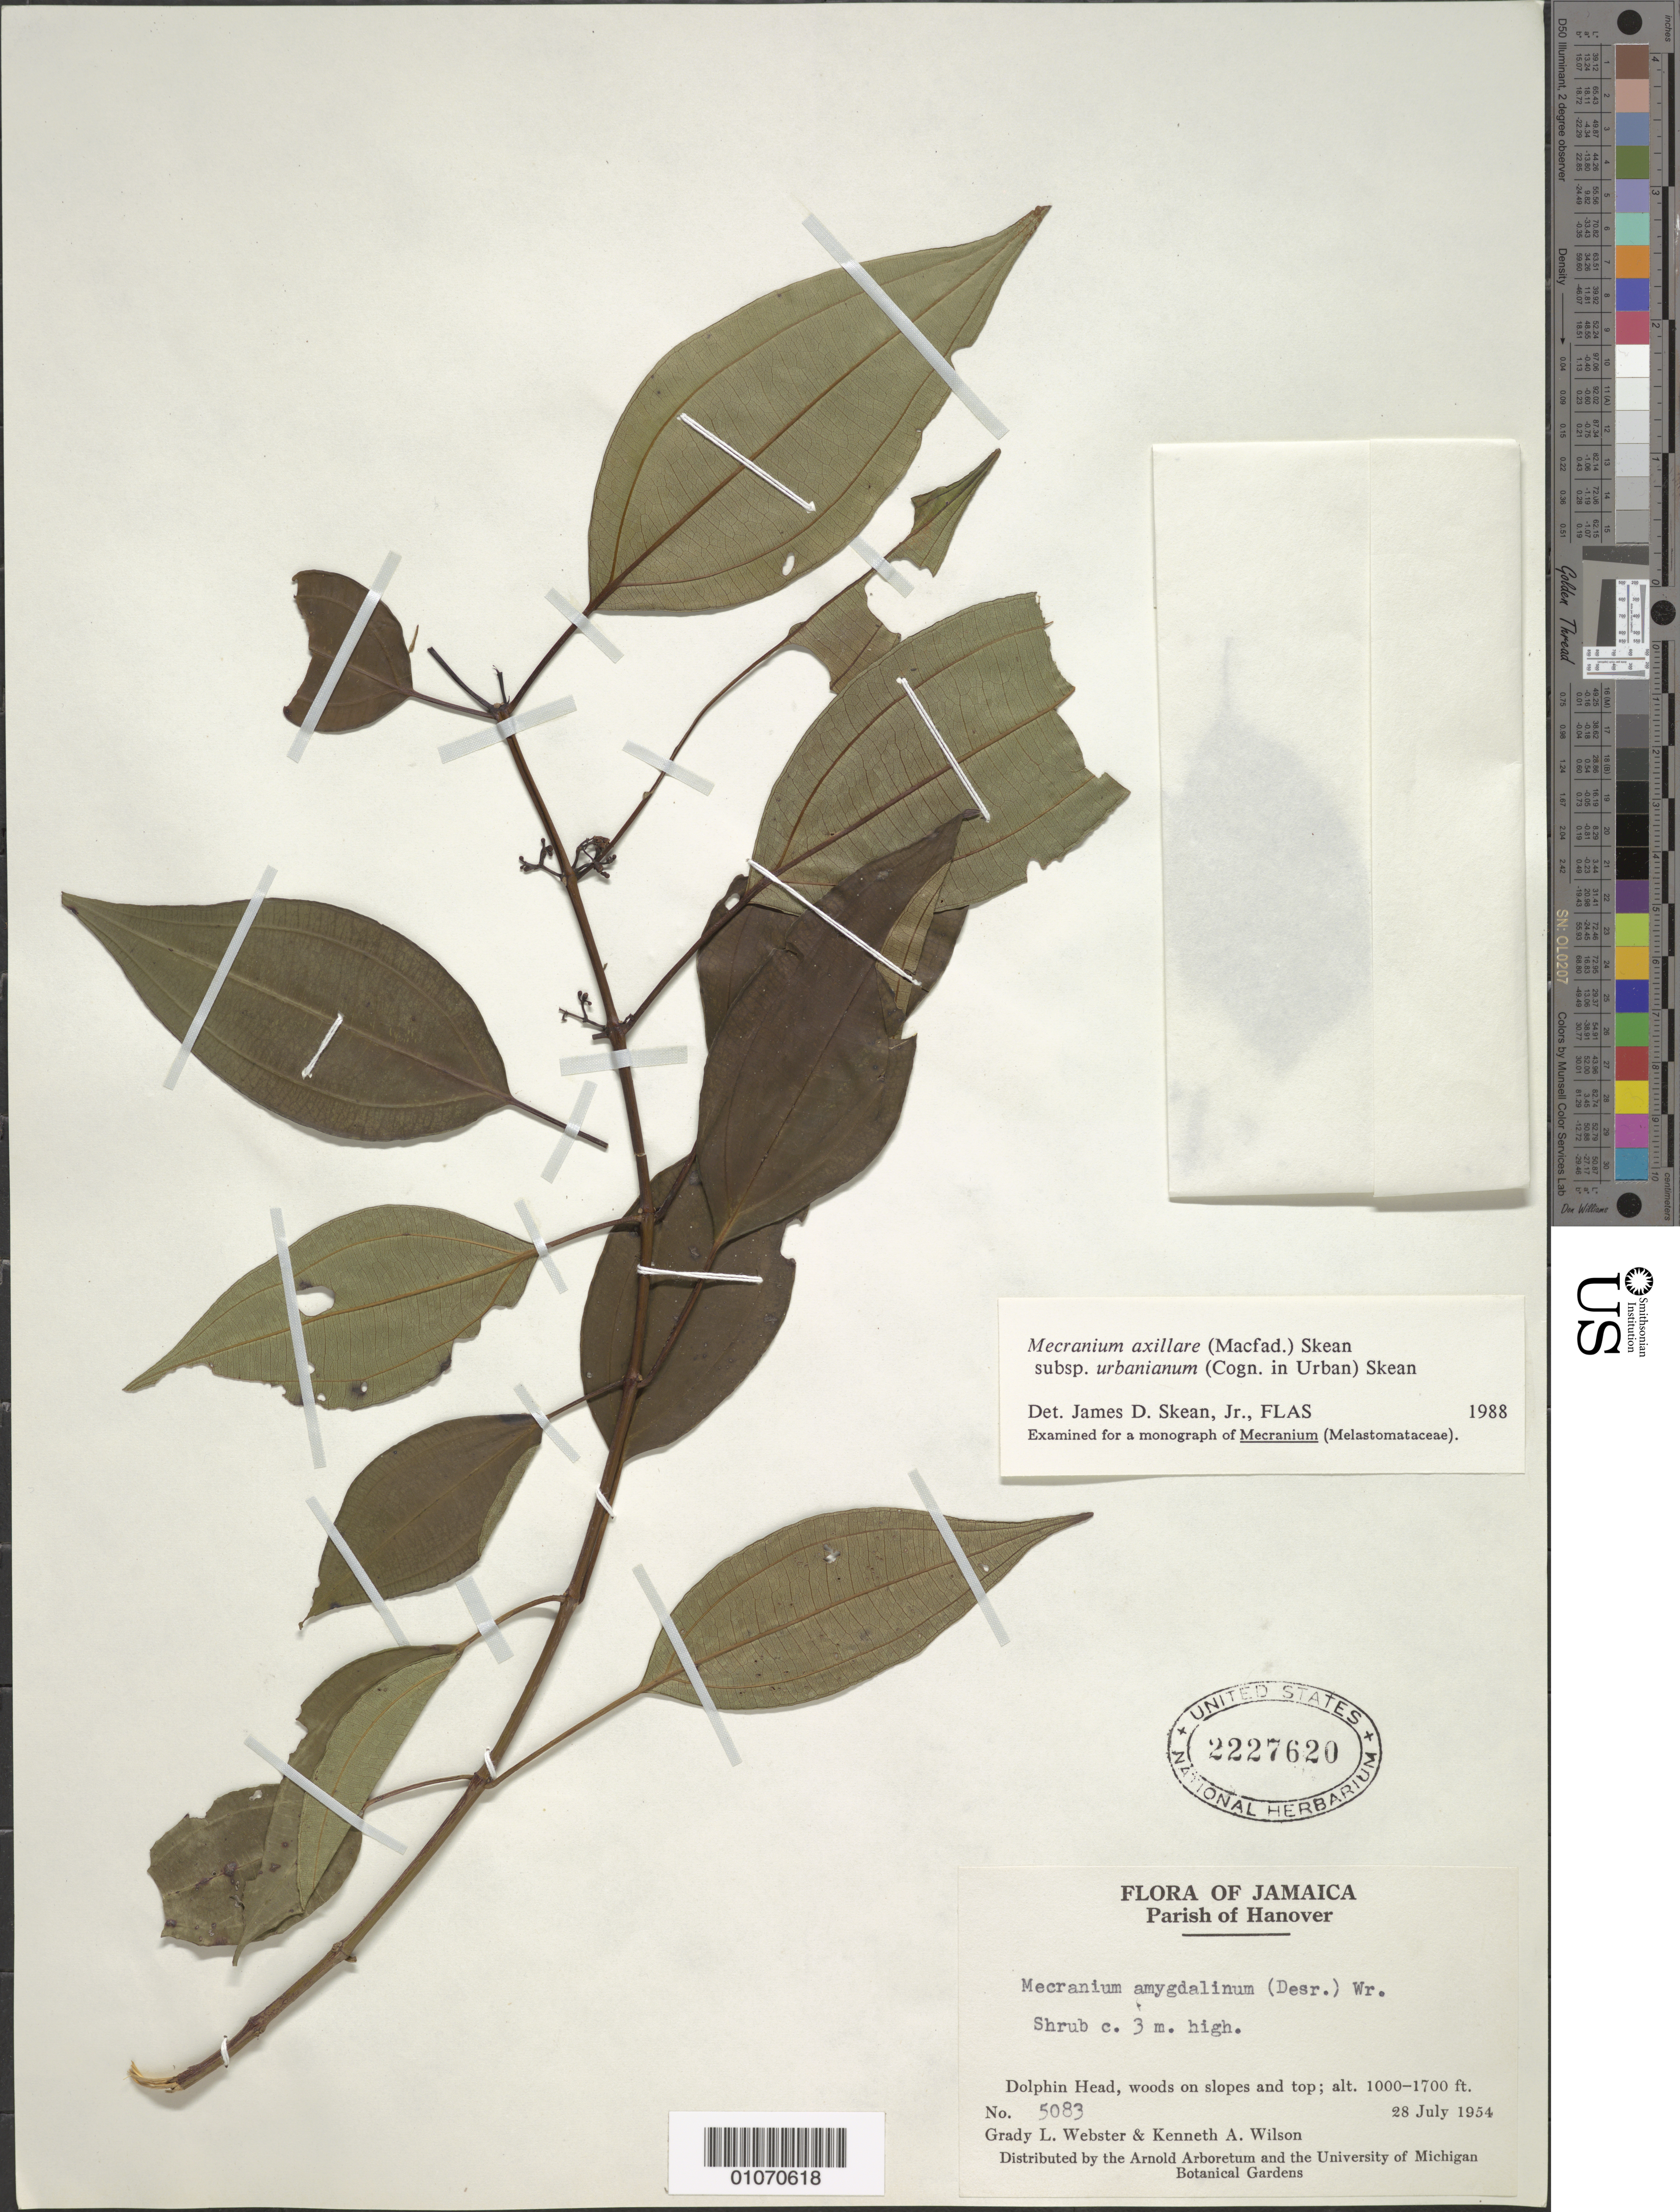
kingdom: Plantae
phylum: Tracheophyta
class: Magnoliopsida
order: Myrtales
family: Melastomataceae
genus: Mecranium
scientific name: Mecranium axillare subsp. urbanianum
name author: (Cogn.) Skean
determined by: Skean, J. D., Jr.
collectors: G. L. Webster & K. A. Wilson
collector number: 5083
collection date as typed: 28 Jul 1954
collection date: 1954-07-28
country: Jamaica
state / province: Hanover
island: Jamaica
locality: Dolphin Head, slopes and top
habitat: Woods on slope and top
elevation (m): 305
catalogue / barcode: US 2227620